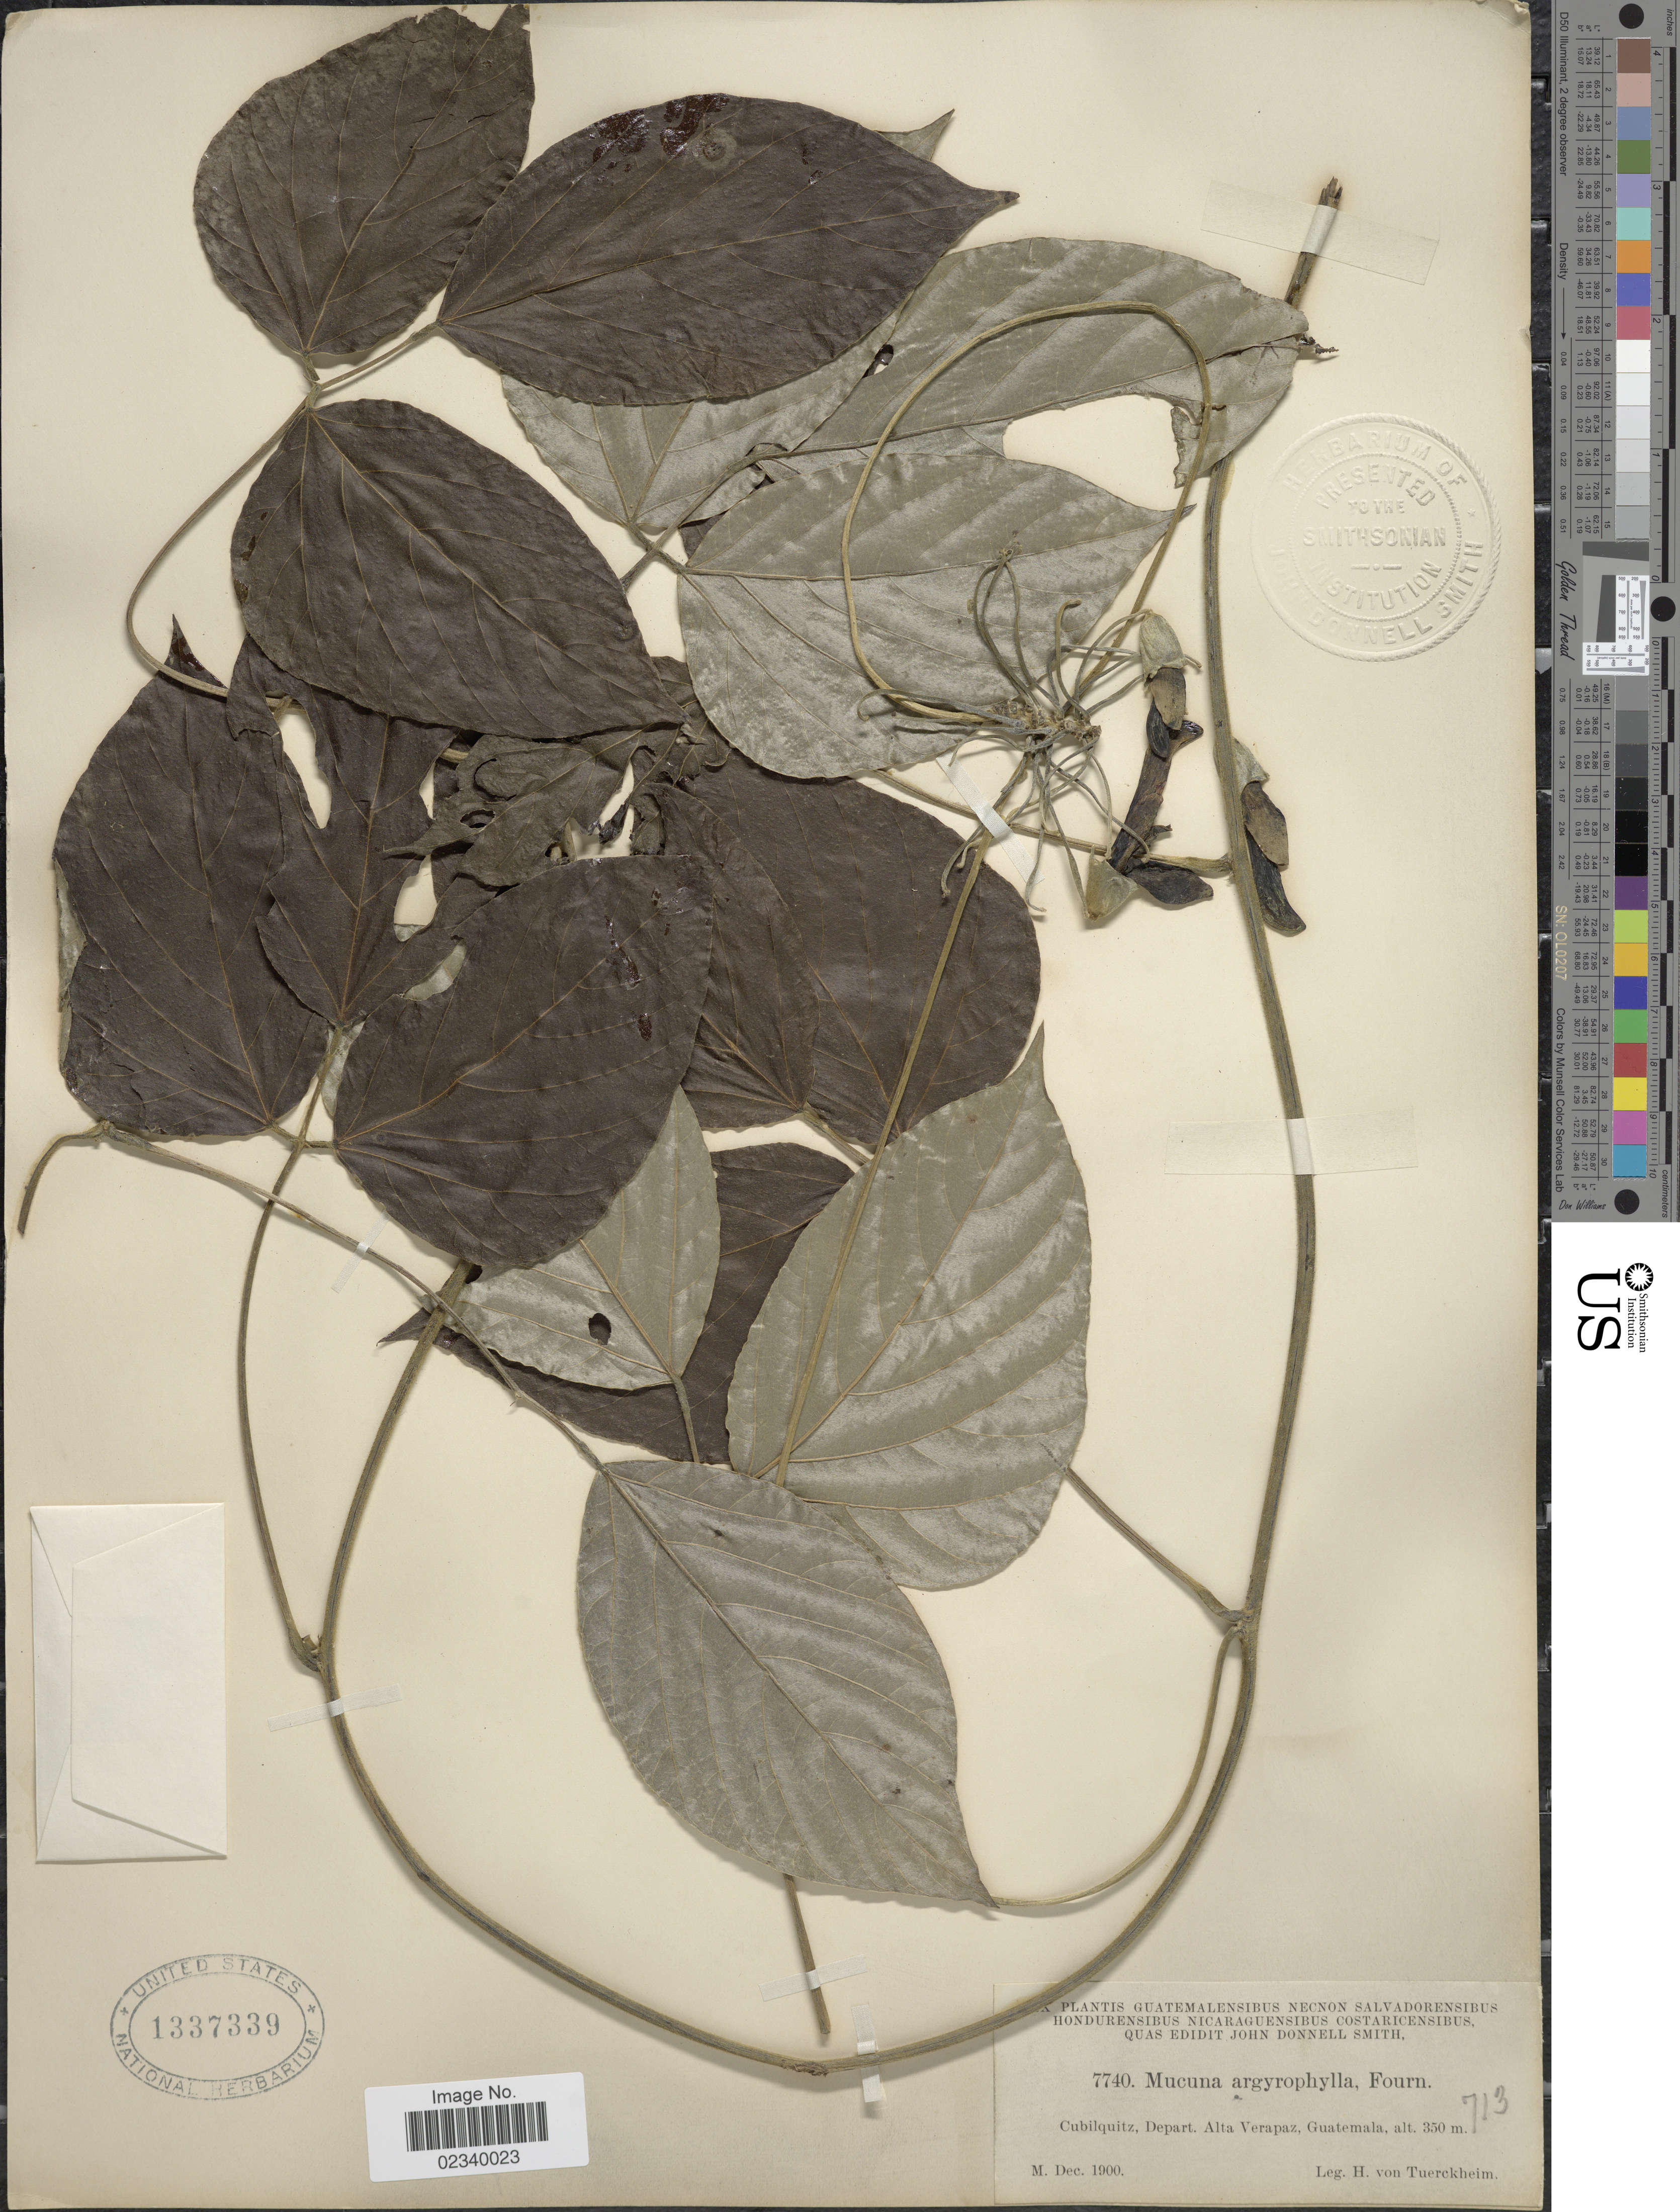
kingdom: Plantae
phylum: Tracheophyta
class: Magnoliopsida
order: Fabales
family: Fabaceae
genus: Mucuna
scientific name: Mucuna argyrophylla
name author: Standl.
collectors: H. von Türckheim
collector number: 7740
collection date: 1900-12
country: Guatemala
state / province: Alta Verapaz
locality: Cubilquitz, Depart. Alta Verapaz.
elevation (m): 350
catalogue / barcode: US 1337339